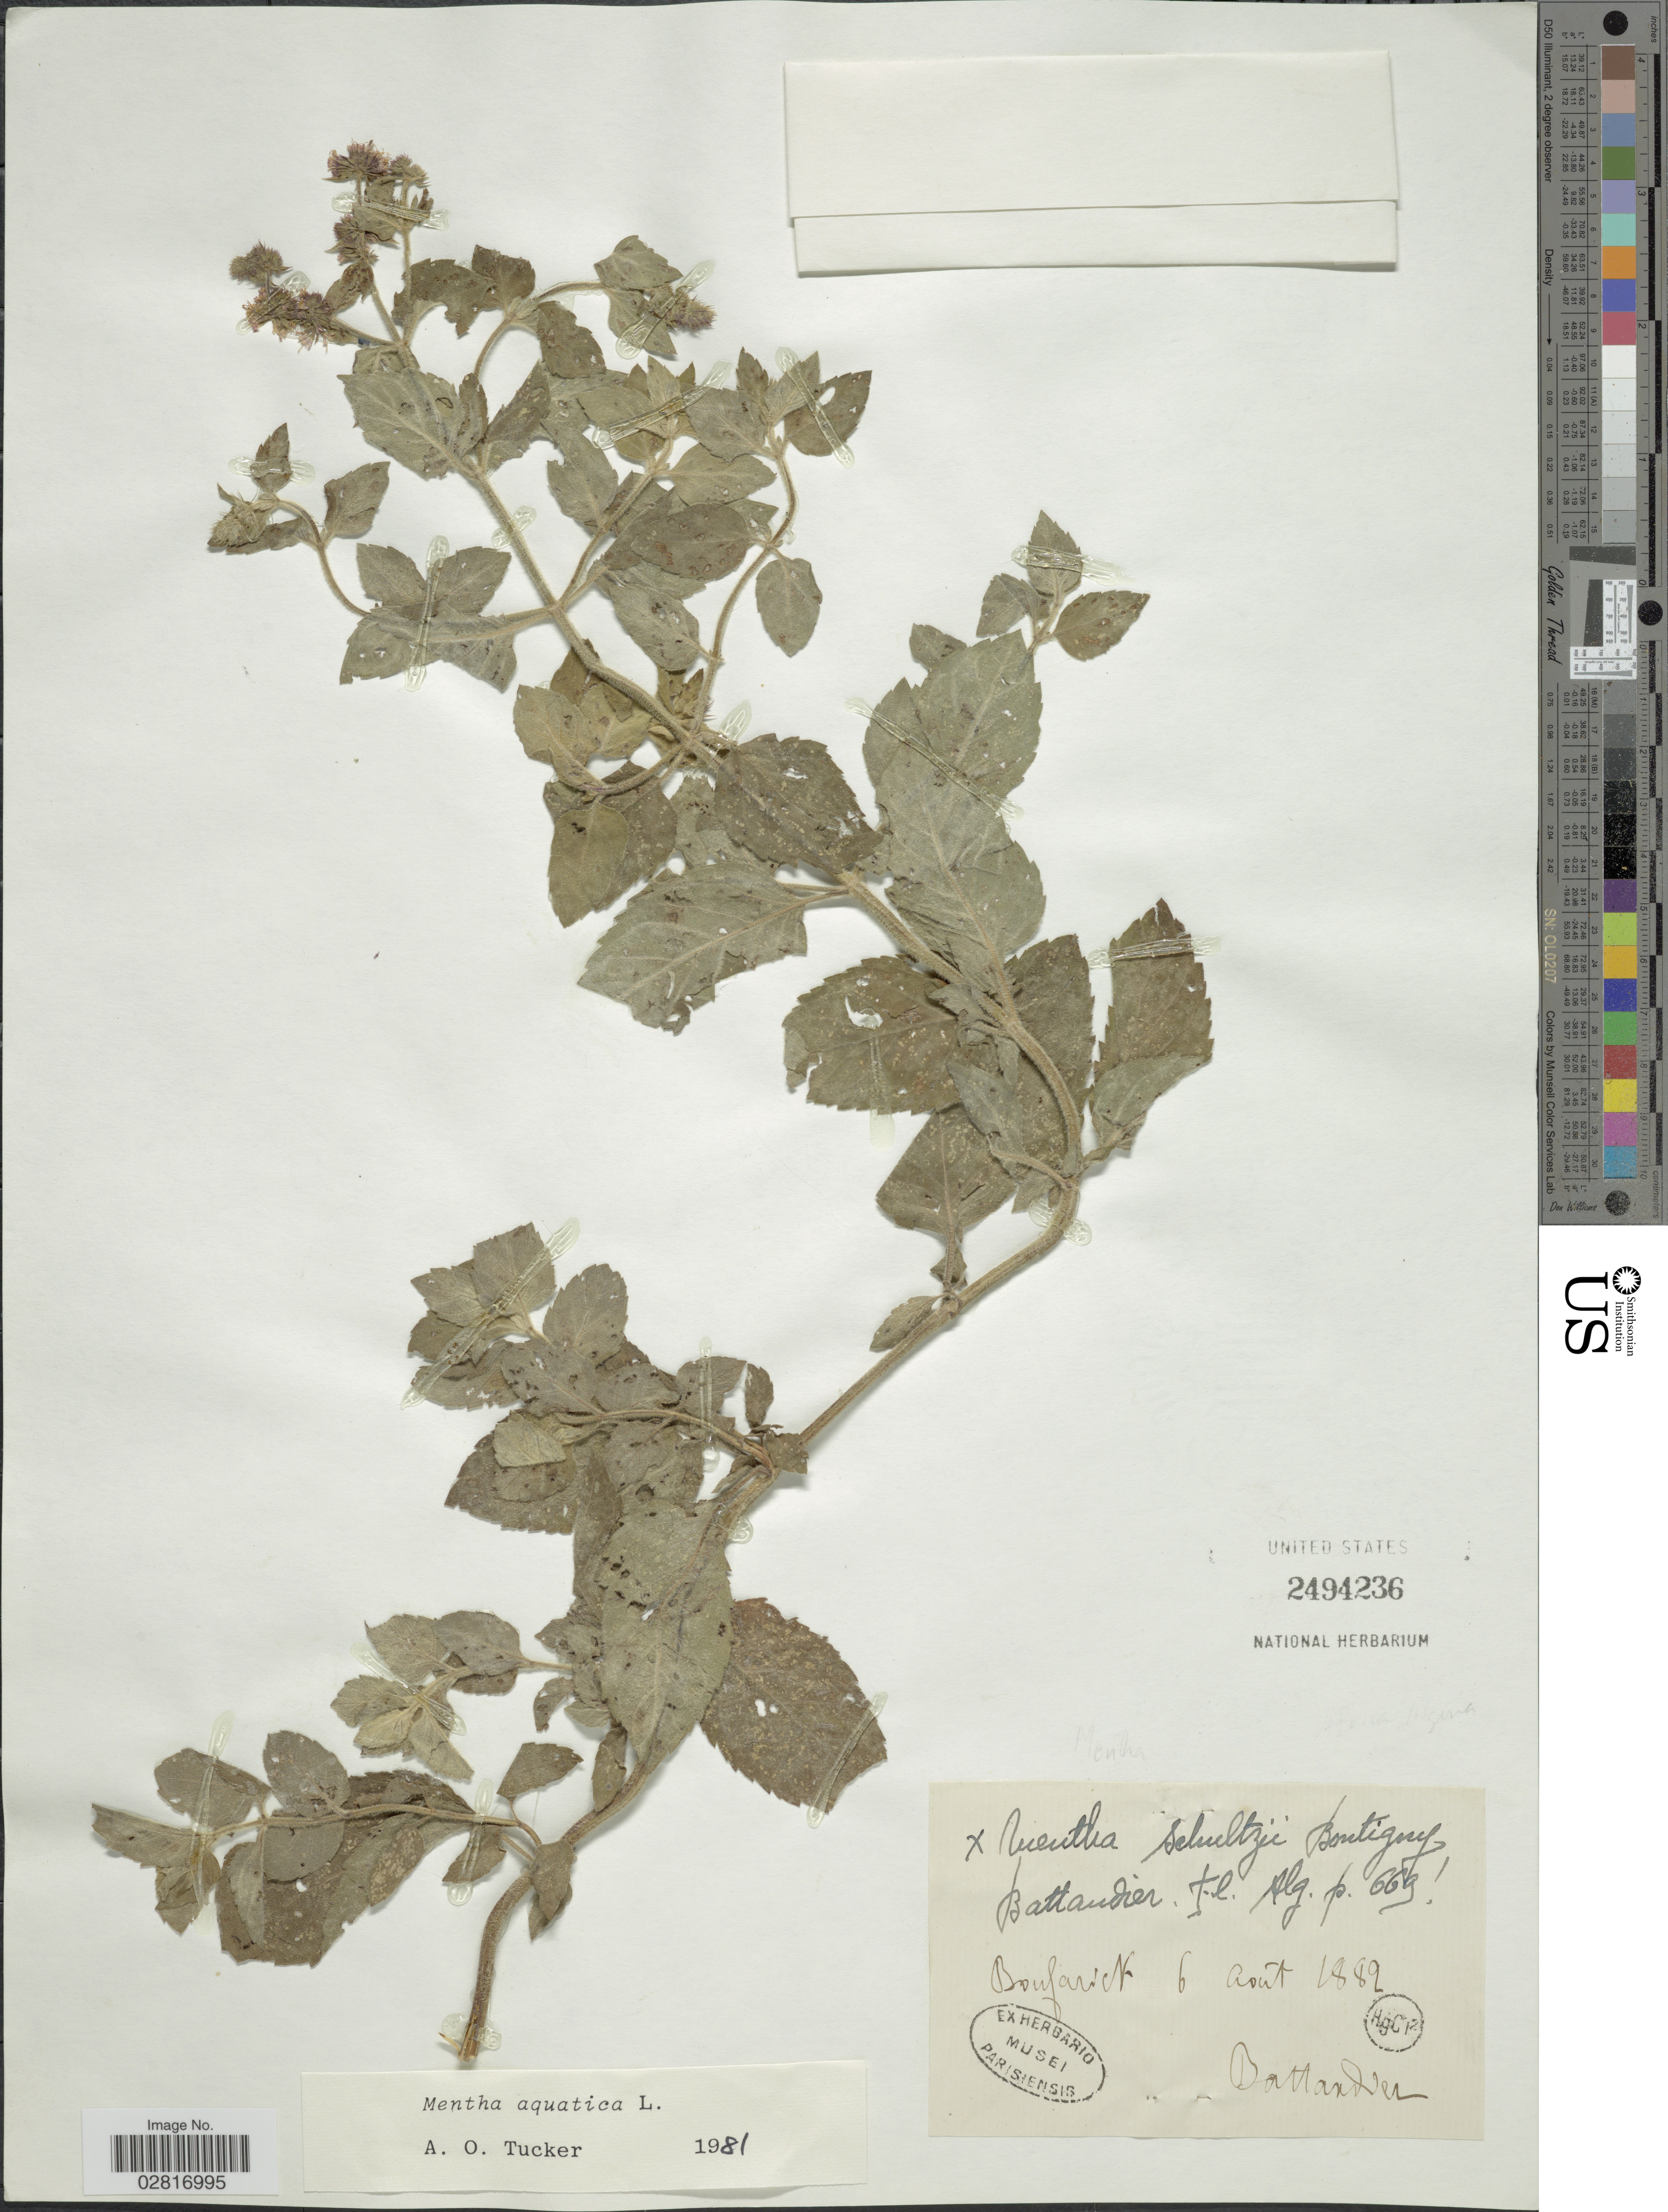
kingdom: Plantae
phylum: Tracheophyta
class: Magnoliopsida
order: Lamiales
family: Lamiaceae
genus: Mentha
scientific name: Mentha aquatica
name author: L.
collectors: J. Battandier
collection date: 1889-08-06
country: Algeria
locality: Boufarick.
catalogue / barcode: US 2494236